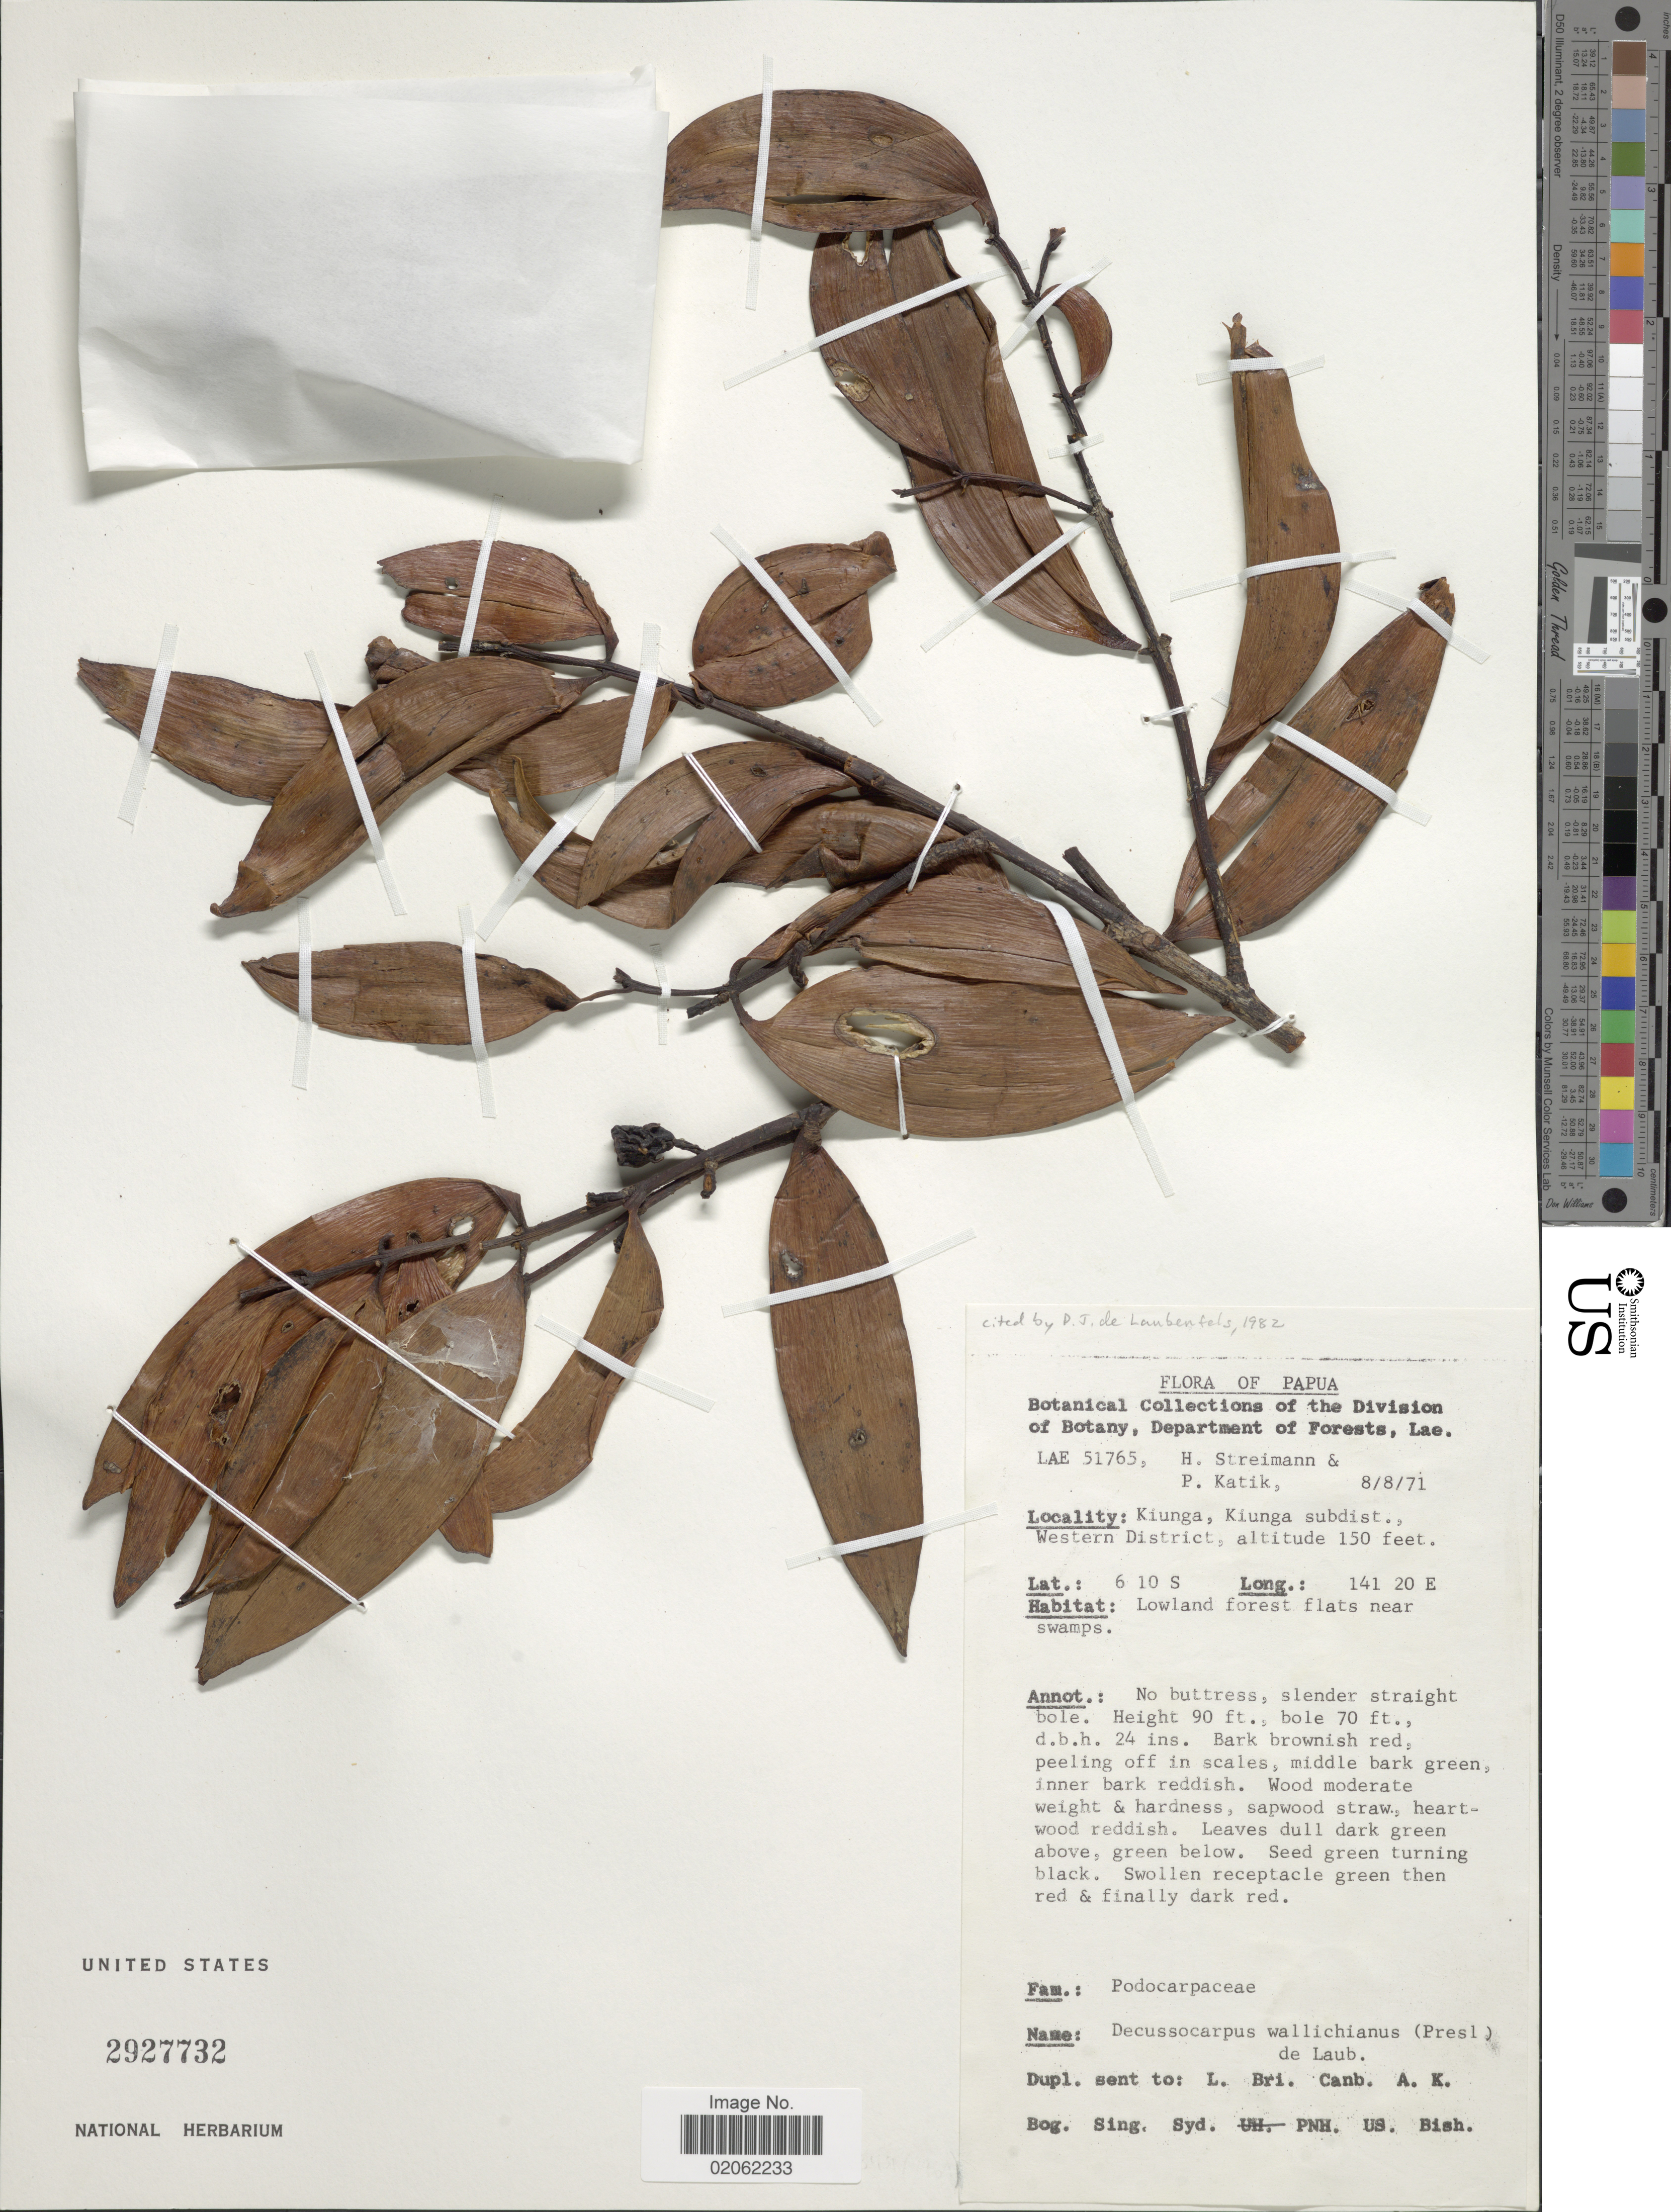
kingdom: Plantae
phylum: Tracheophyta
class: Pinopsida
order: Pinales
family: Podocarpaceae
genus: Decussocarpus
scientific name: Decussocarpus wallichianus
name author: (C. Presl) de Laub.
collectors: H. Streimann & P. Katik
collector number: LAE 51765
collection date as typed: Transcribed d/m/y: 8/8/71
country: Papua New Guinea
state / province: Manus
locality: Kiunga, Kiunga subdist., Western District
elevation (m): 46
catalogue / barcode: US 2927732